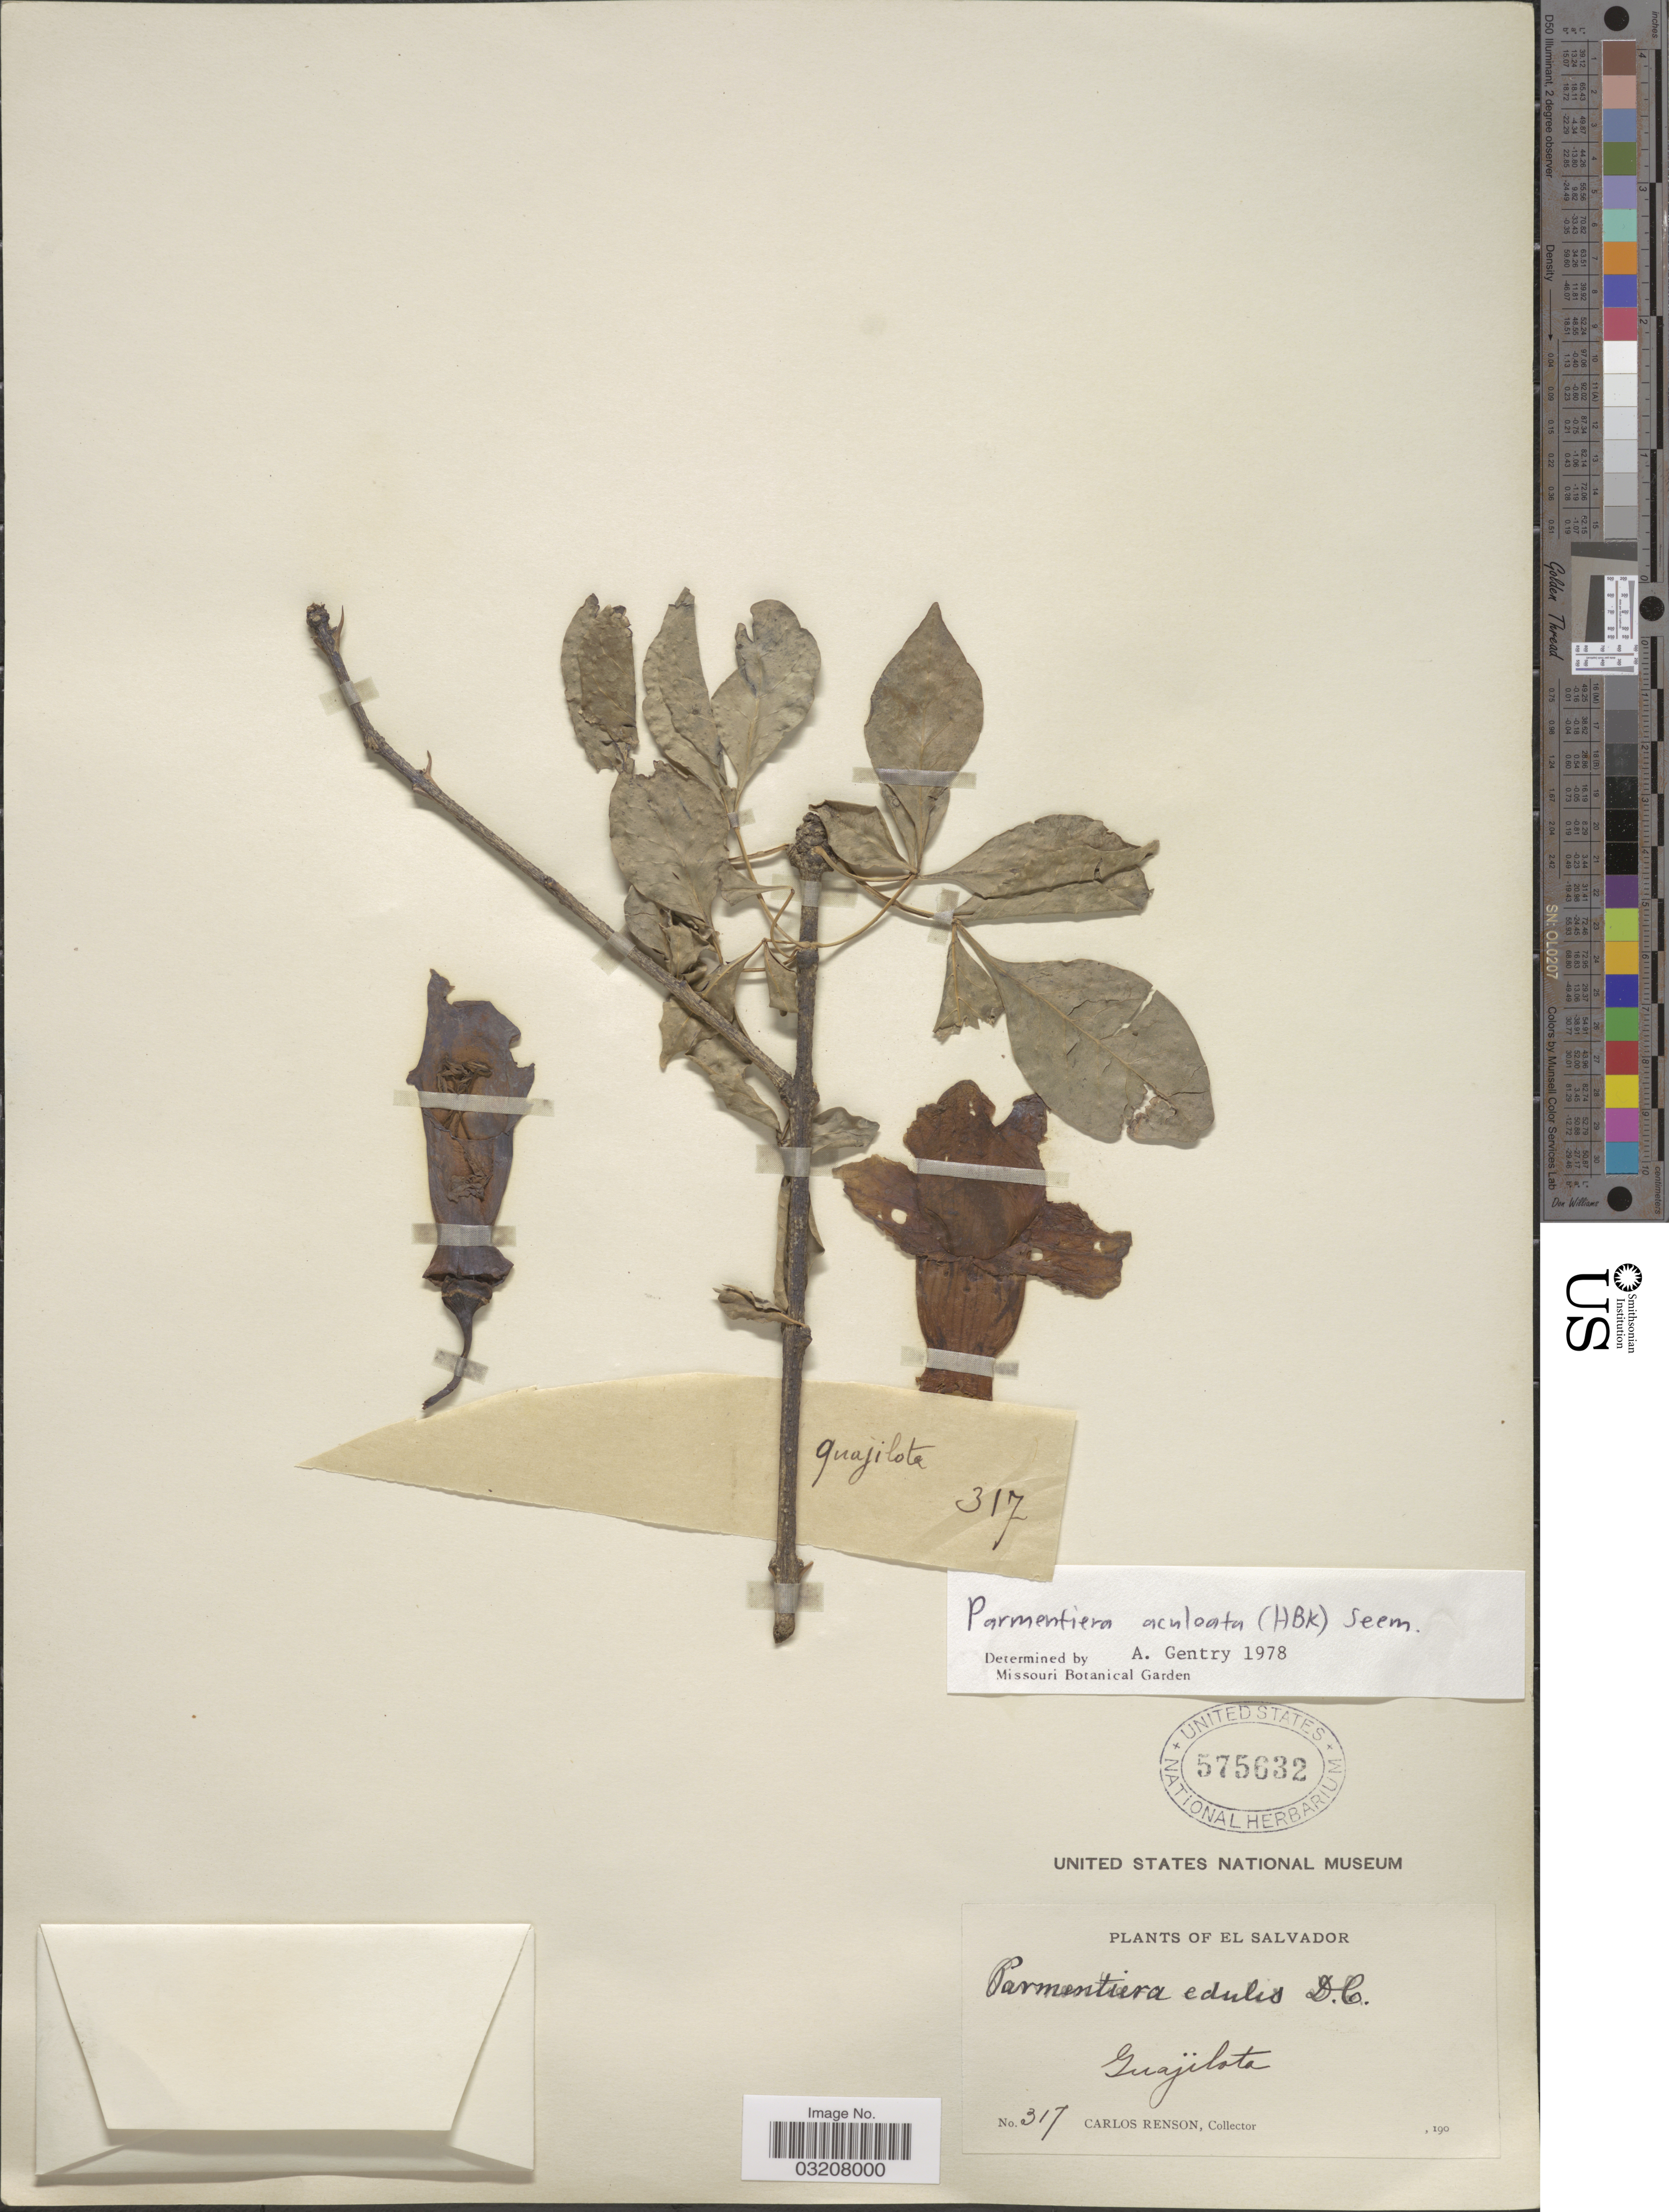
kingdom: Plantae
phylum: Tracheophyta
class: Magnoliopsida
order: Lamiales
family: Bignoniaceae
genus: Parmentiera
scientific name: Parmentiera aculeata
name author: (Kunth) Seem.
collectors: C. Renson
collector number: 317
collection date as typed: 190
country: El Salvador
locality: Guajilota.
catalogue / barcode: US 575632